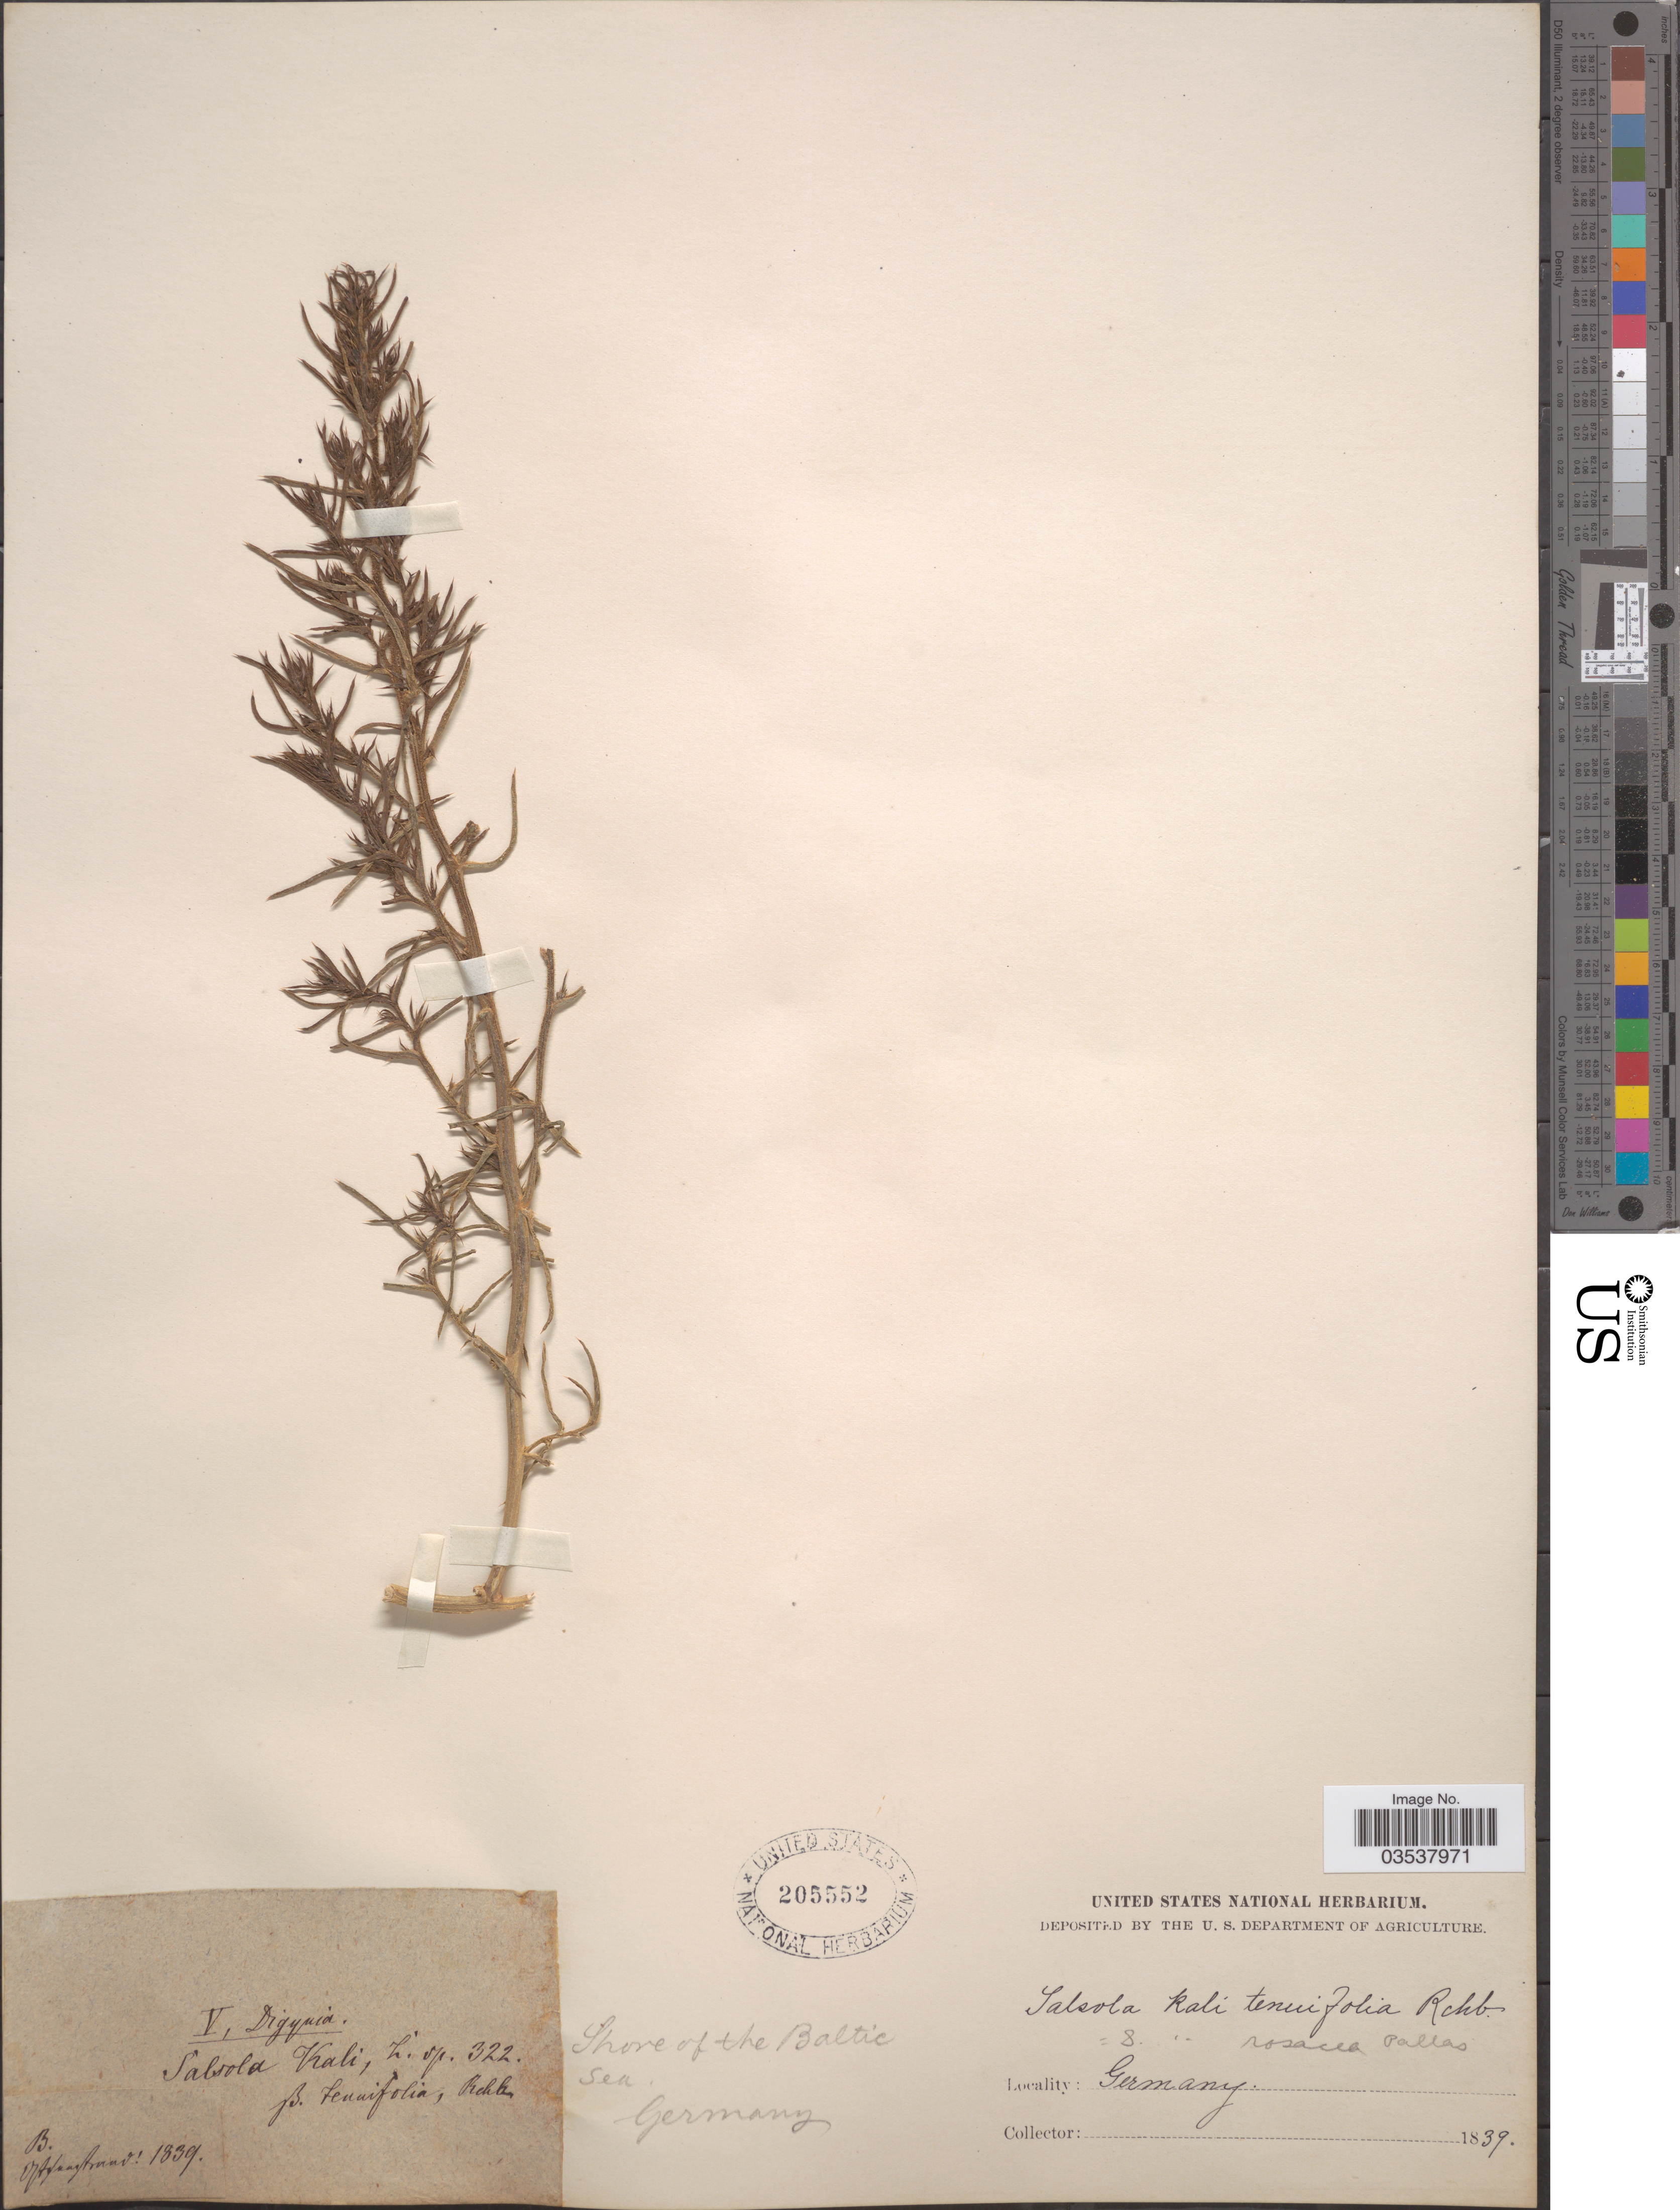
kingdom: Plantae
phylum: Tracheophyta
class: Magnoliopsida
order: Caryophyllales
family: Amaranthaceae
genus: Salsola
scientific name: Salsola kali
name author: L.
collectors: ex herb. United States National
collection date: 1839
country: Germany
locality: B. [illegible text]. Shore of the Baltic Sea.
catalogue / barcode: US 205552